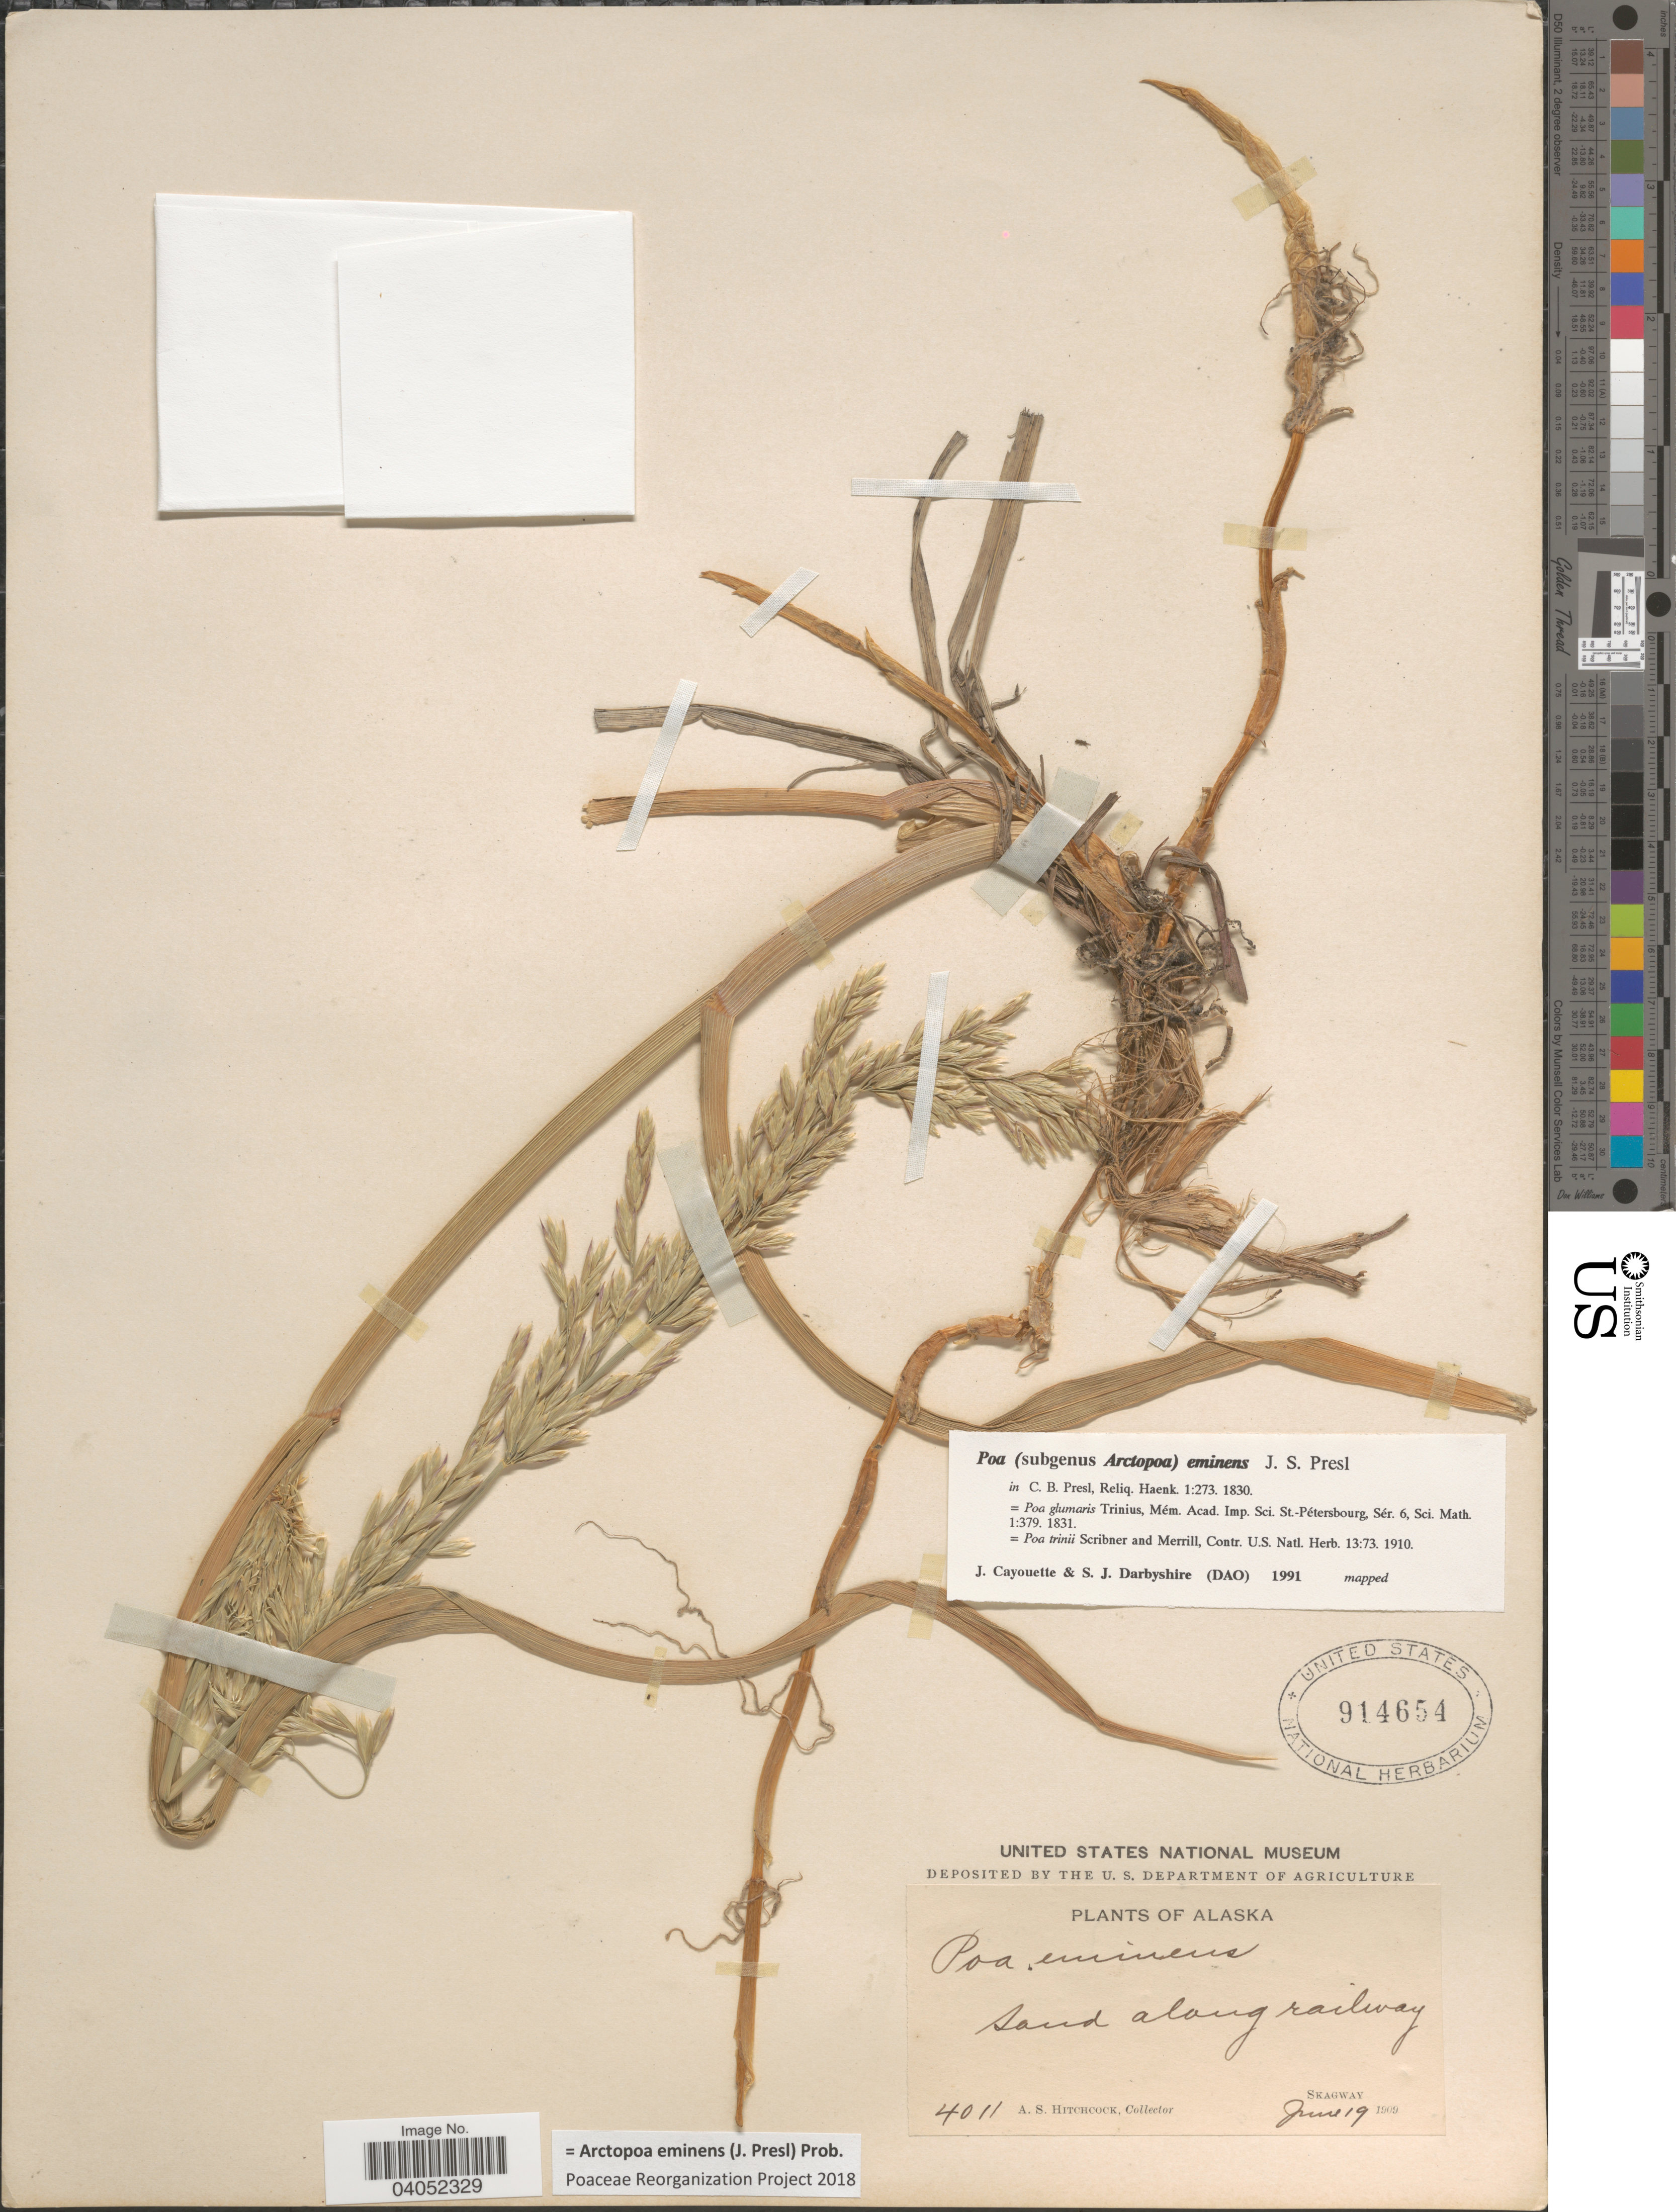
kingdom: Plantae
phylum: Tracheophyta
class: Liliopsida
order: Poales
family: Poaceae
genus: Arctopoa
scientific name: Arctopoa eminens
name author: (J. Presl) Prob.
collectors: A. S. Hitchcock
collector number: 4011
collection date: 1909-06-19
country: United States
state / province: Alaska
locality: Along railway, Skagway.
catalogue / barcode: US 914654